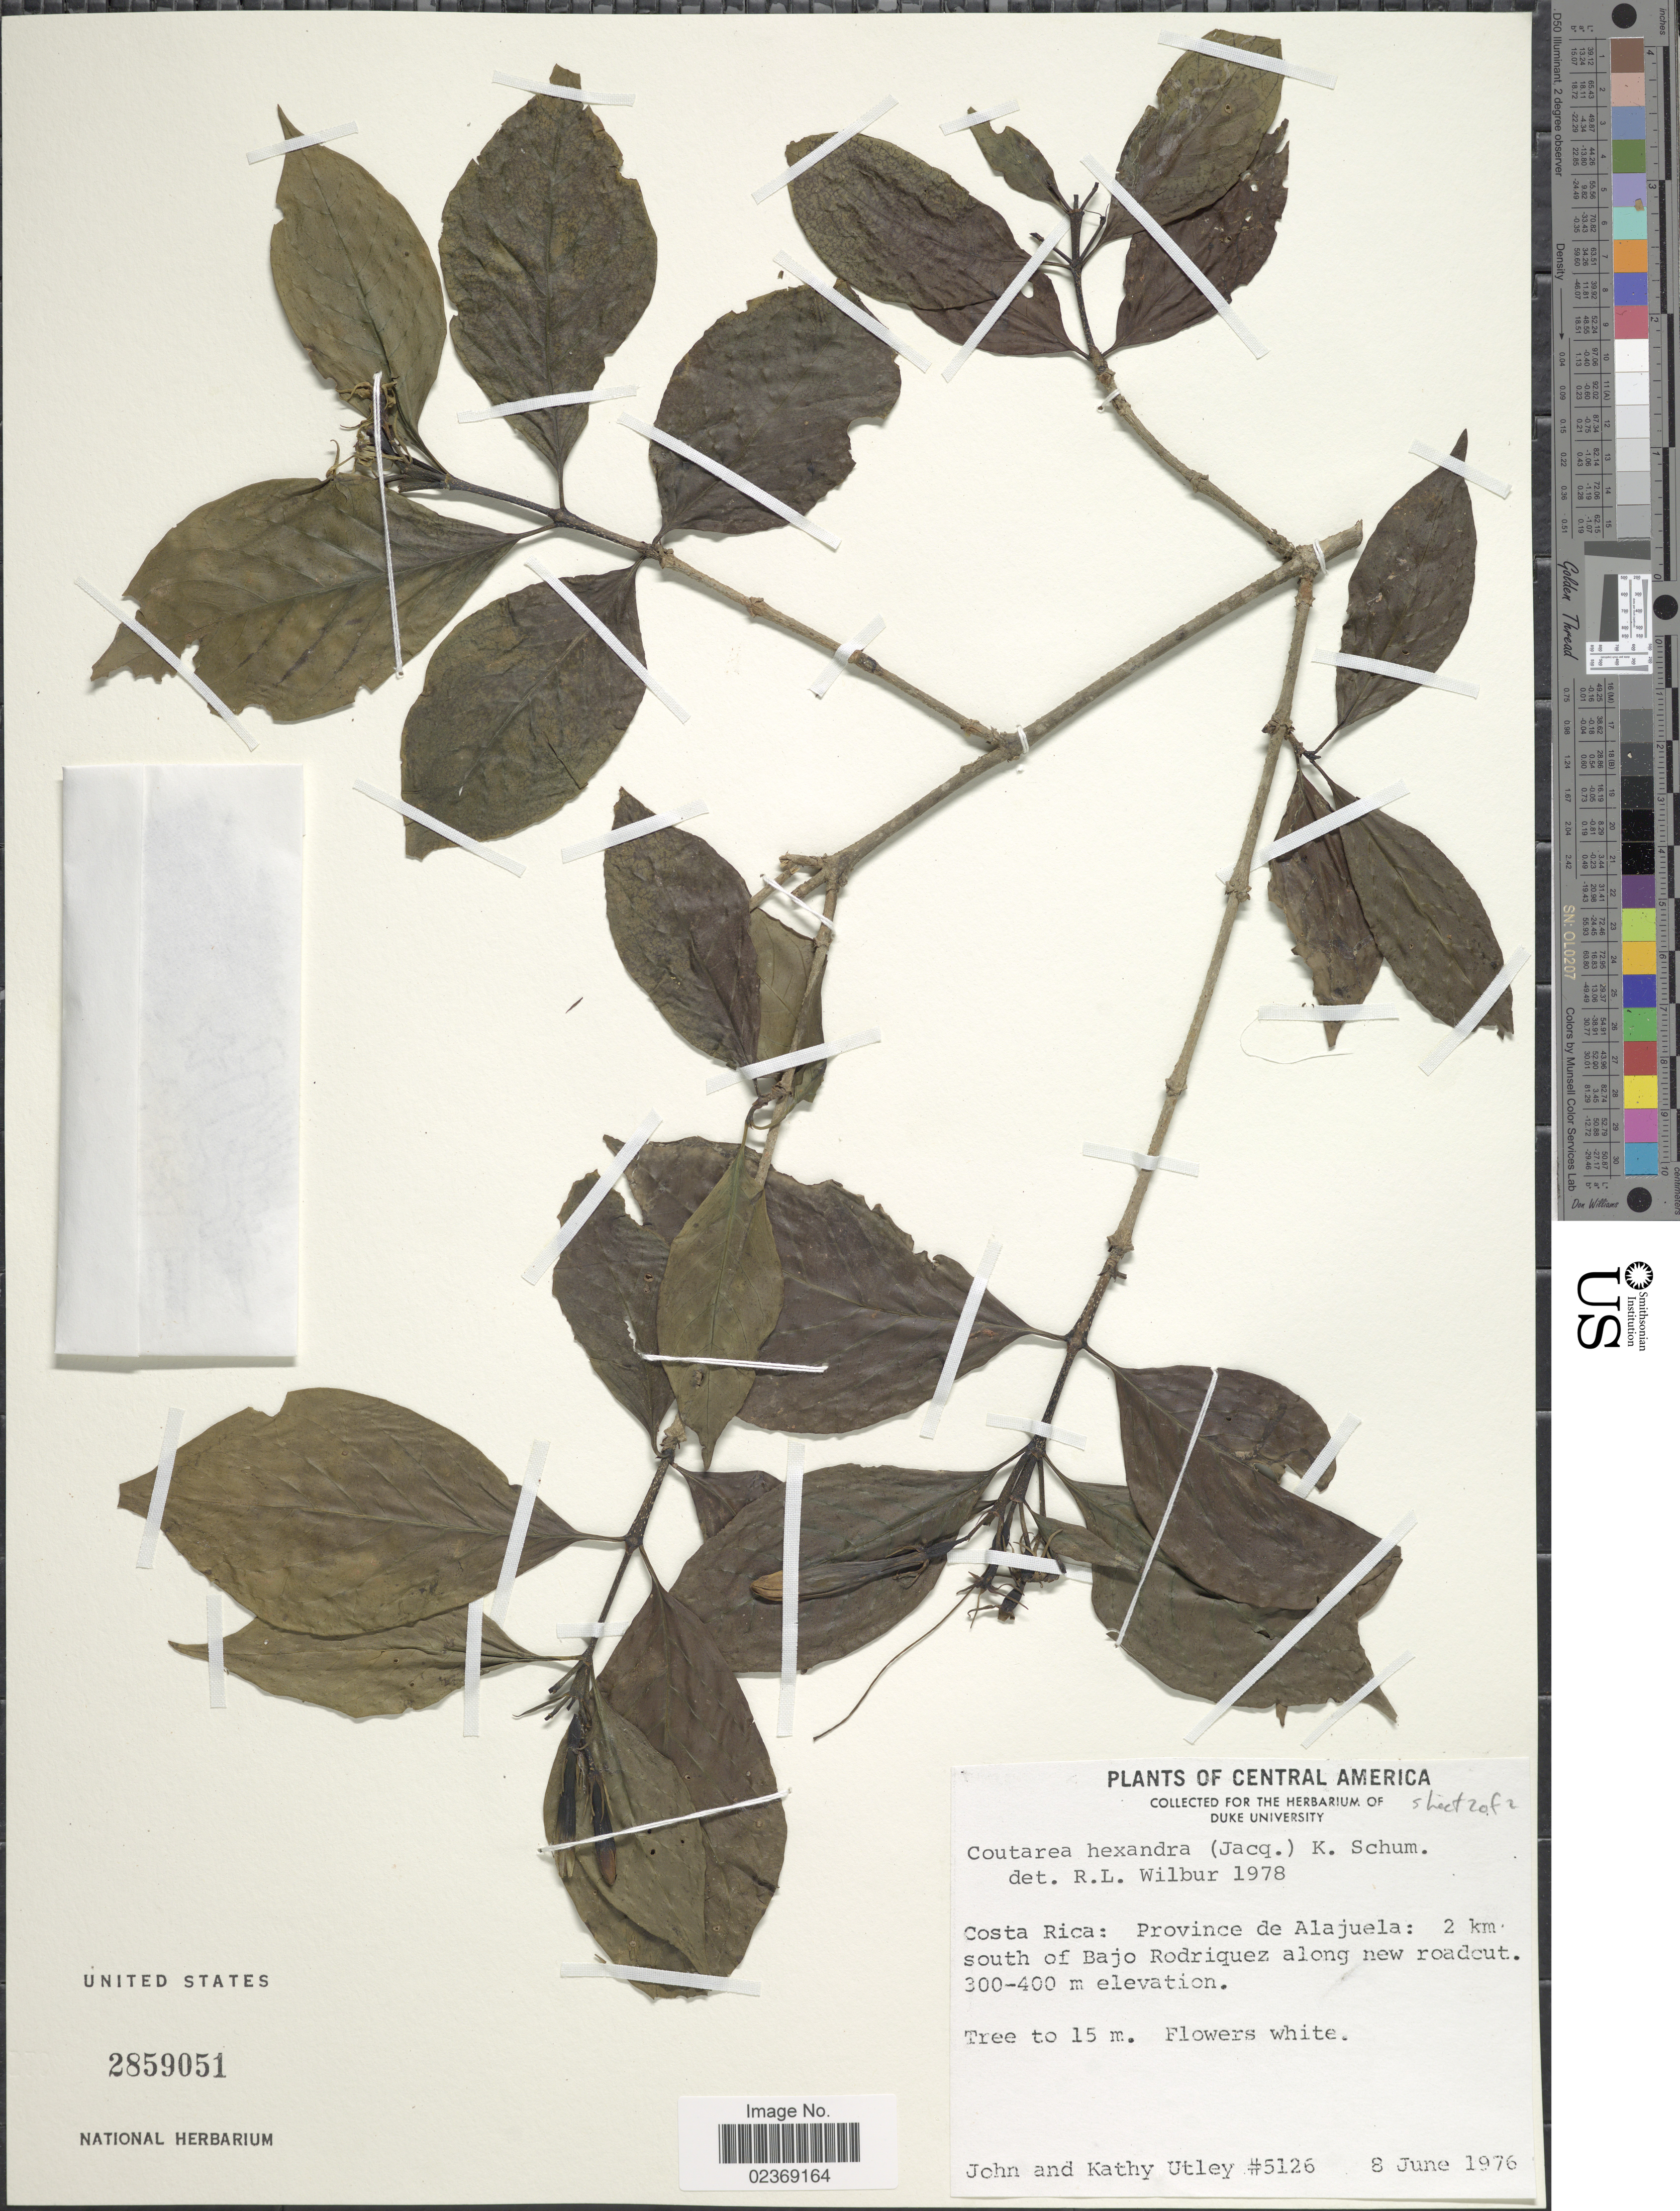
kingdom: Plantae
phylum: Tracheophyta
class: Magnoliopsida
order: Gentianales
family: Rubiaceae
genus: Coutarea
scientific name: Coutarea hexandra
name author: (Jacq.) K. Schum.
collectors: J. F. Utley & K. Burt-Utley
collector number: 5126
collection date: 1976-06-08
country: Costa Rica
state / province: Alajuela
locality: Province of Alajuela: 2 km south of Bajo Rodriguez along new roadcut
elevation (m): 300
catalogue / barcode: US 2859051